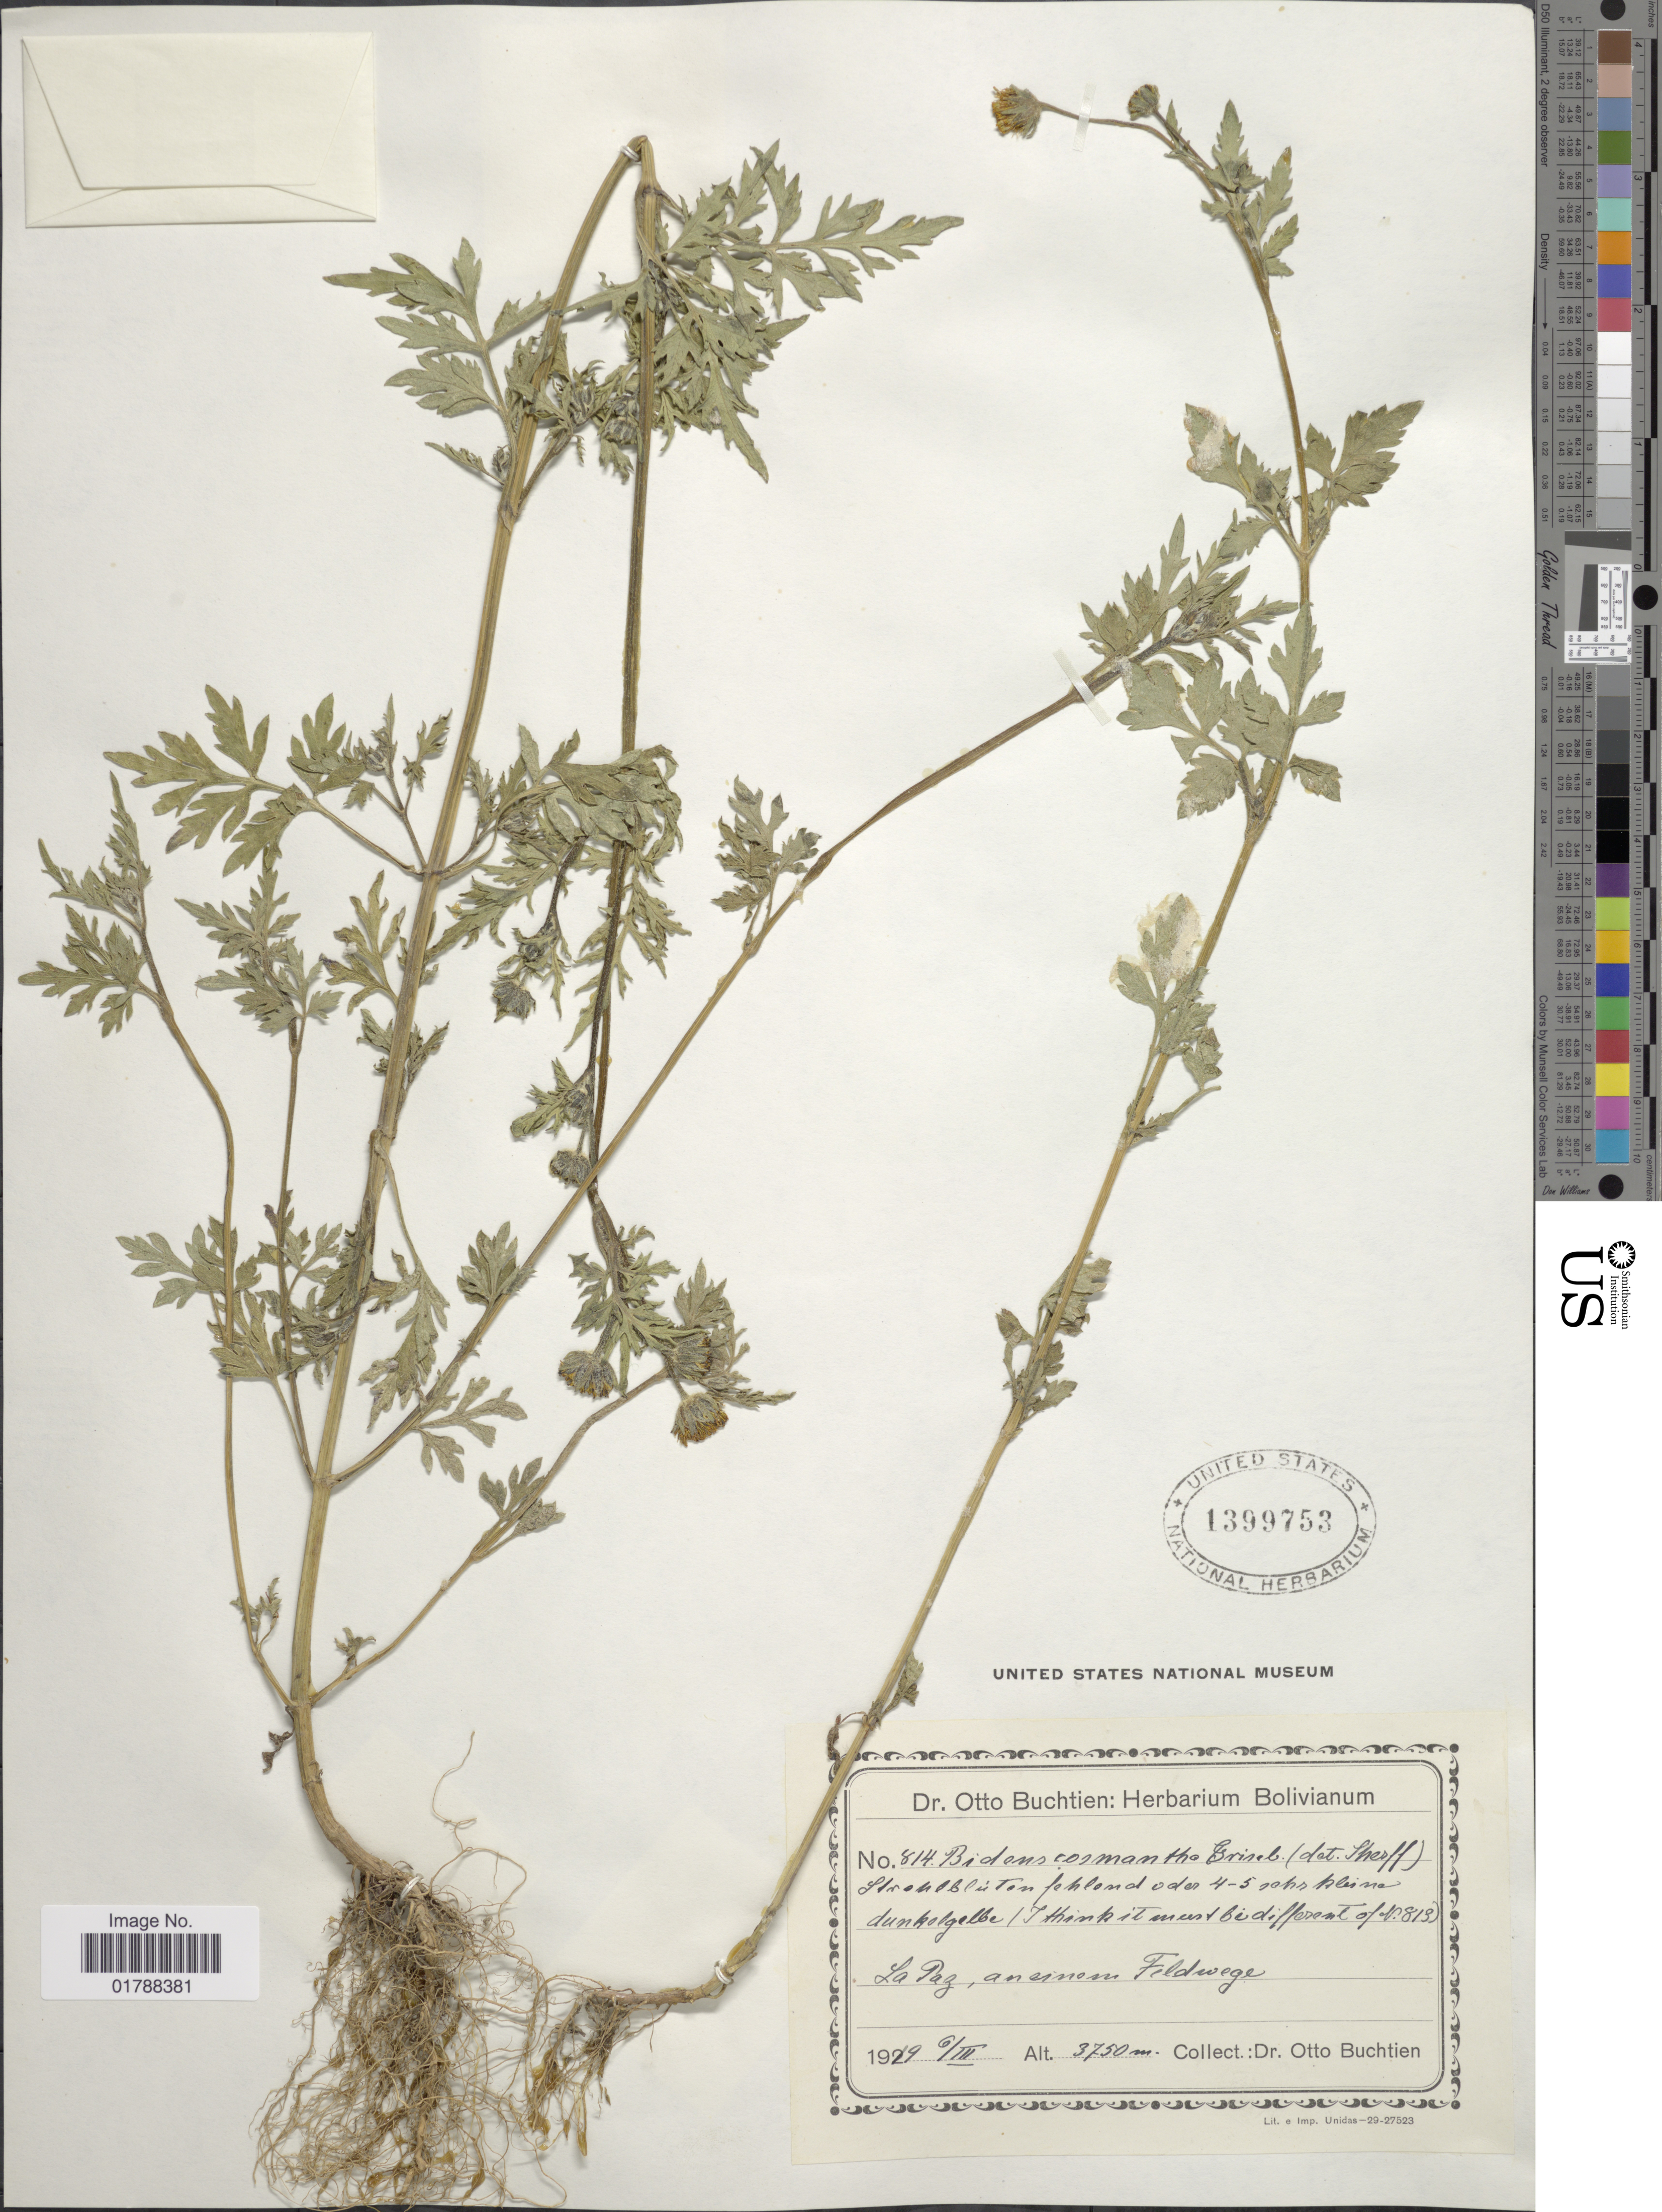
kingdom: Plantae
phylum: Tracheophyta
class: Magnoliopsida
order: Asterales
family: Asteraceae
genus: Bidens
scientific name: Bidens cosmantha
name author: Griseb.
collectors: O. Buchtien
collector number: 814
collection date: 1919-03-06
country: Bolivia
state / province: La Paz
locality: an einem Feldwege (on a dirt road)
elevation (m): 3750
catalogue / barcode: US 1399753